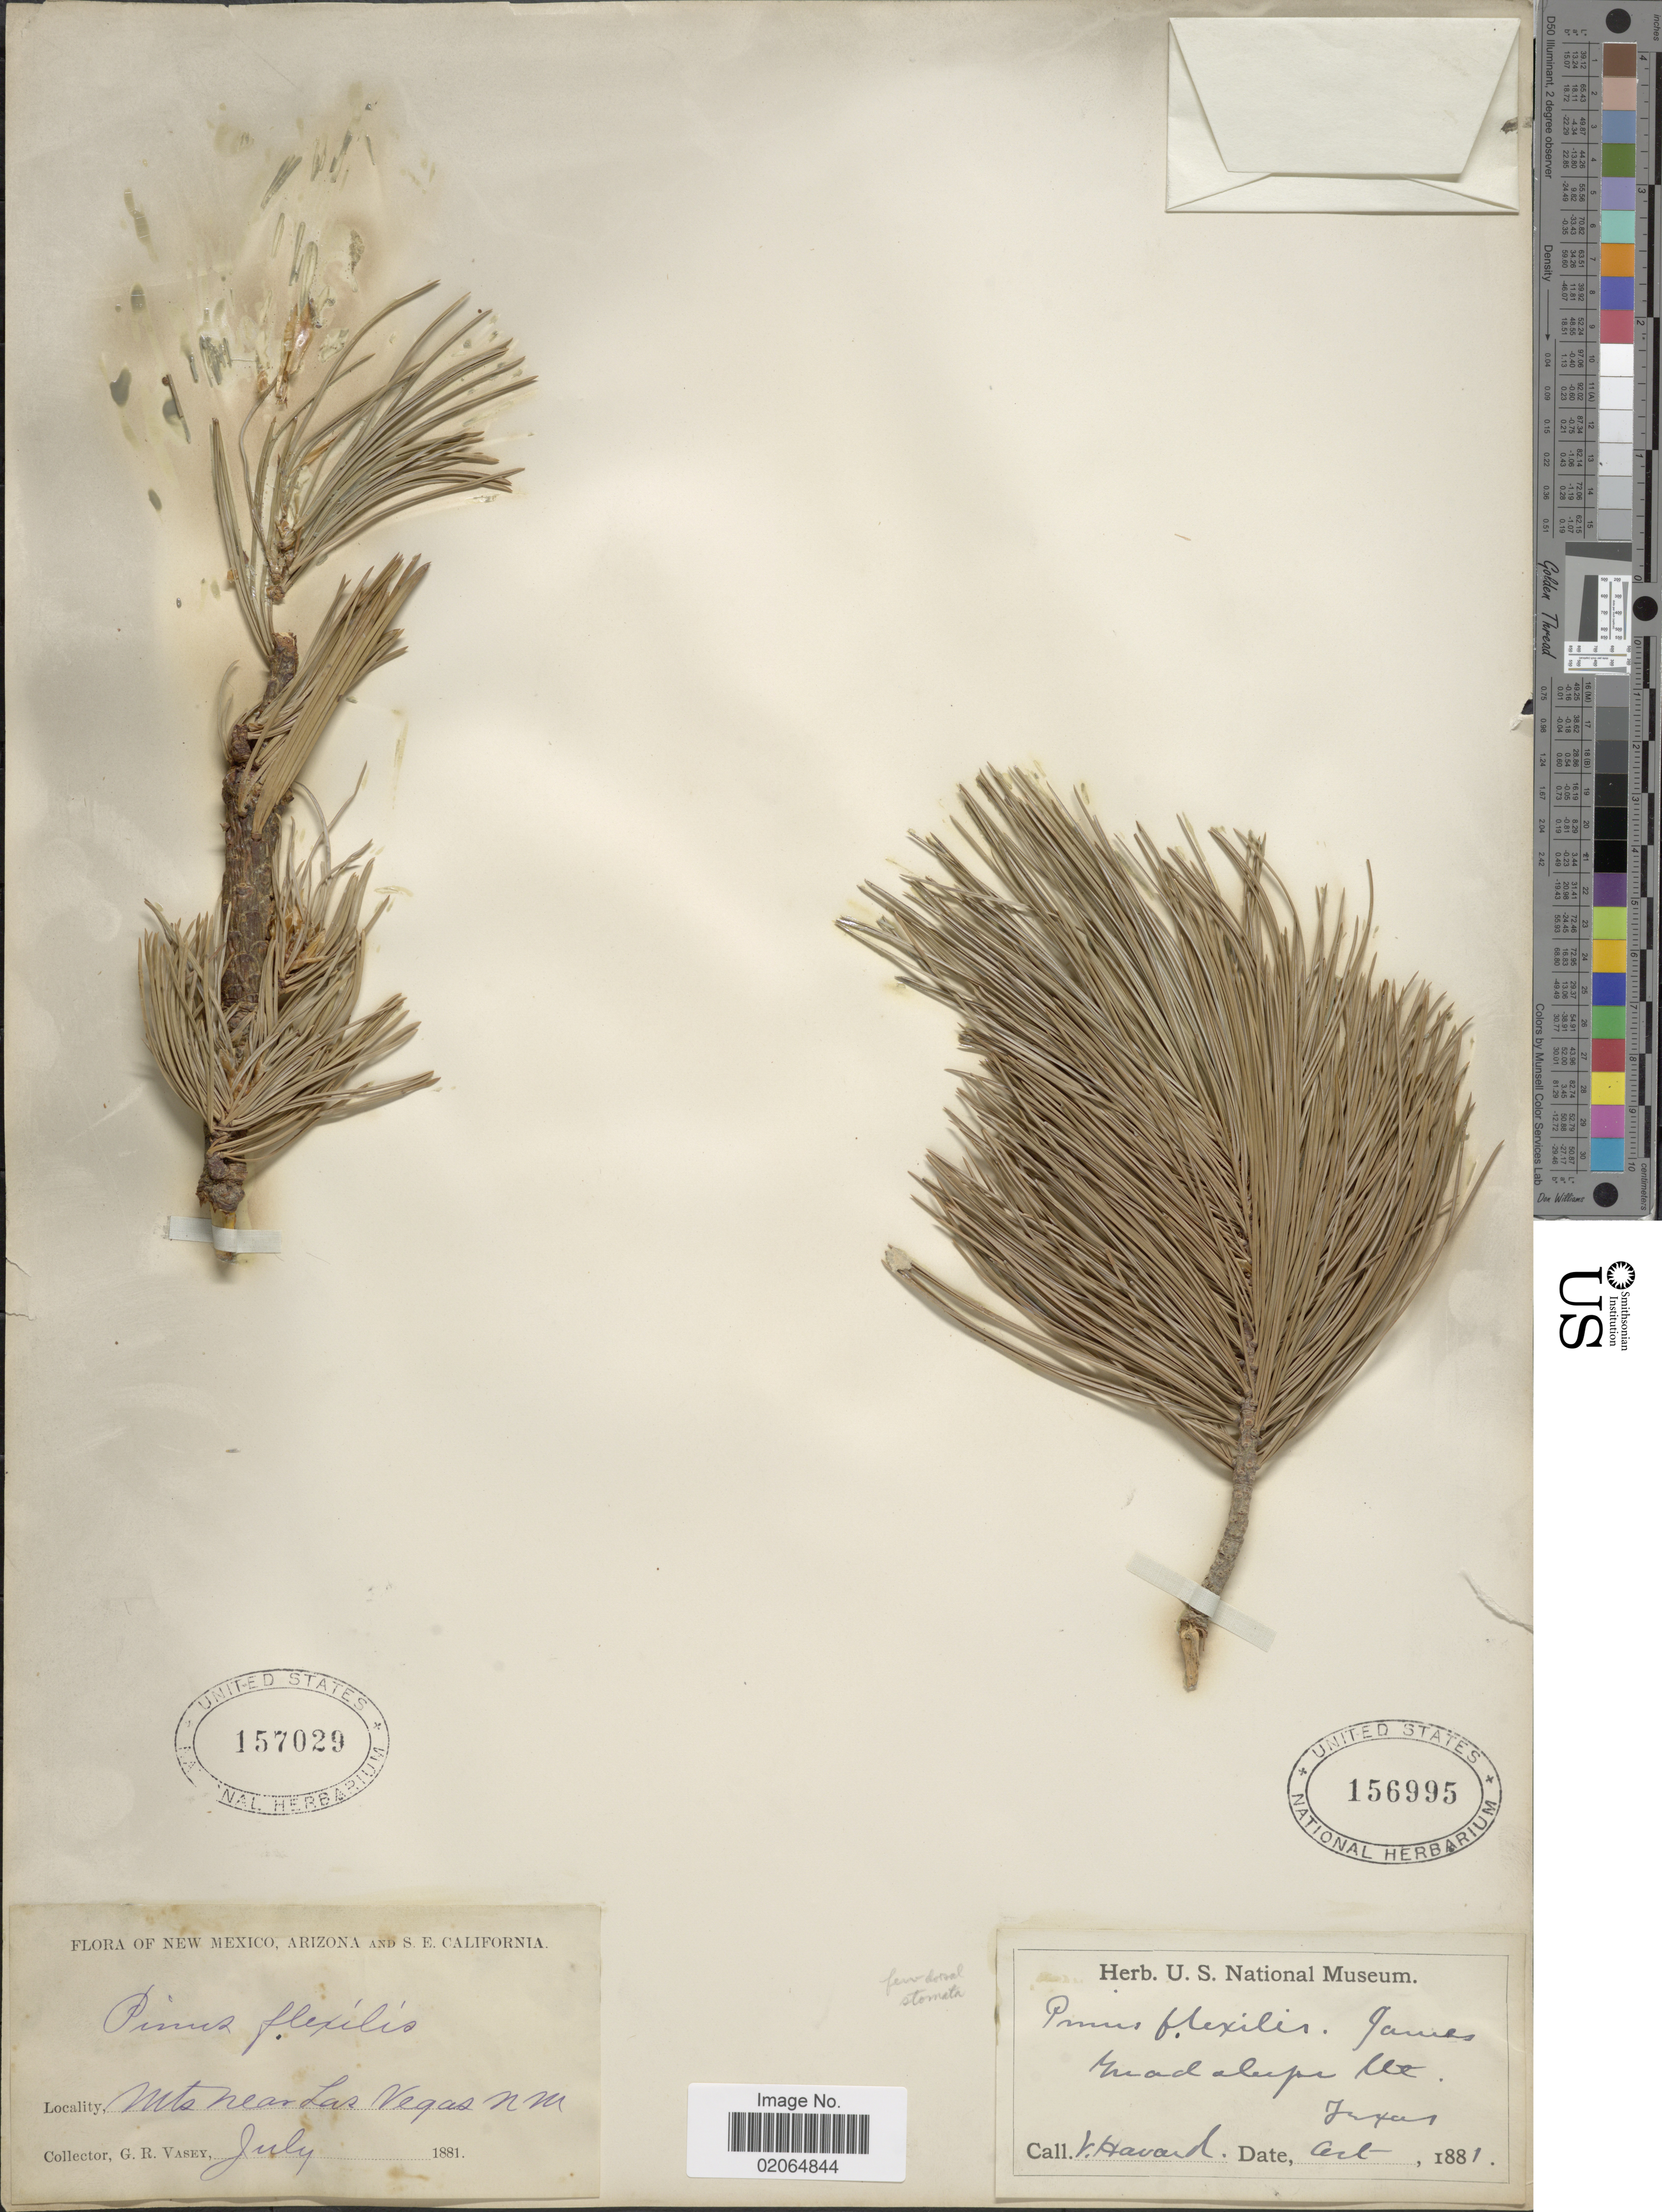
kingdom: Plantae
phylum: Tracheophyta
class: Pinopsida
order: Pinales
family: Pinaceae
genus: Pinus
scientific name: Pinus strobiformis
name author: Engelm.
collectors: V. Havard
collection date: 1881-10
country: United States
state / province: Texas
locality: Guadalupe Mt.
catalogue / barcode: US 156995-2